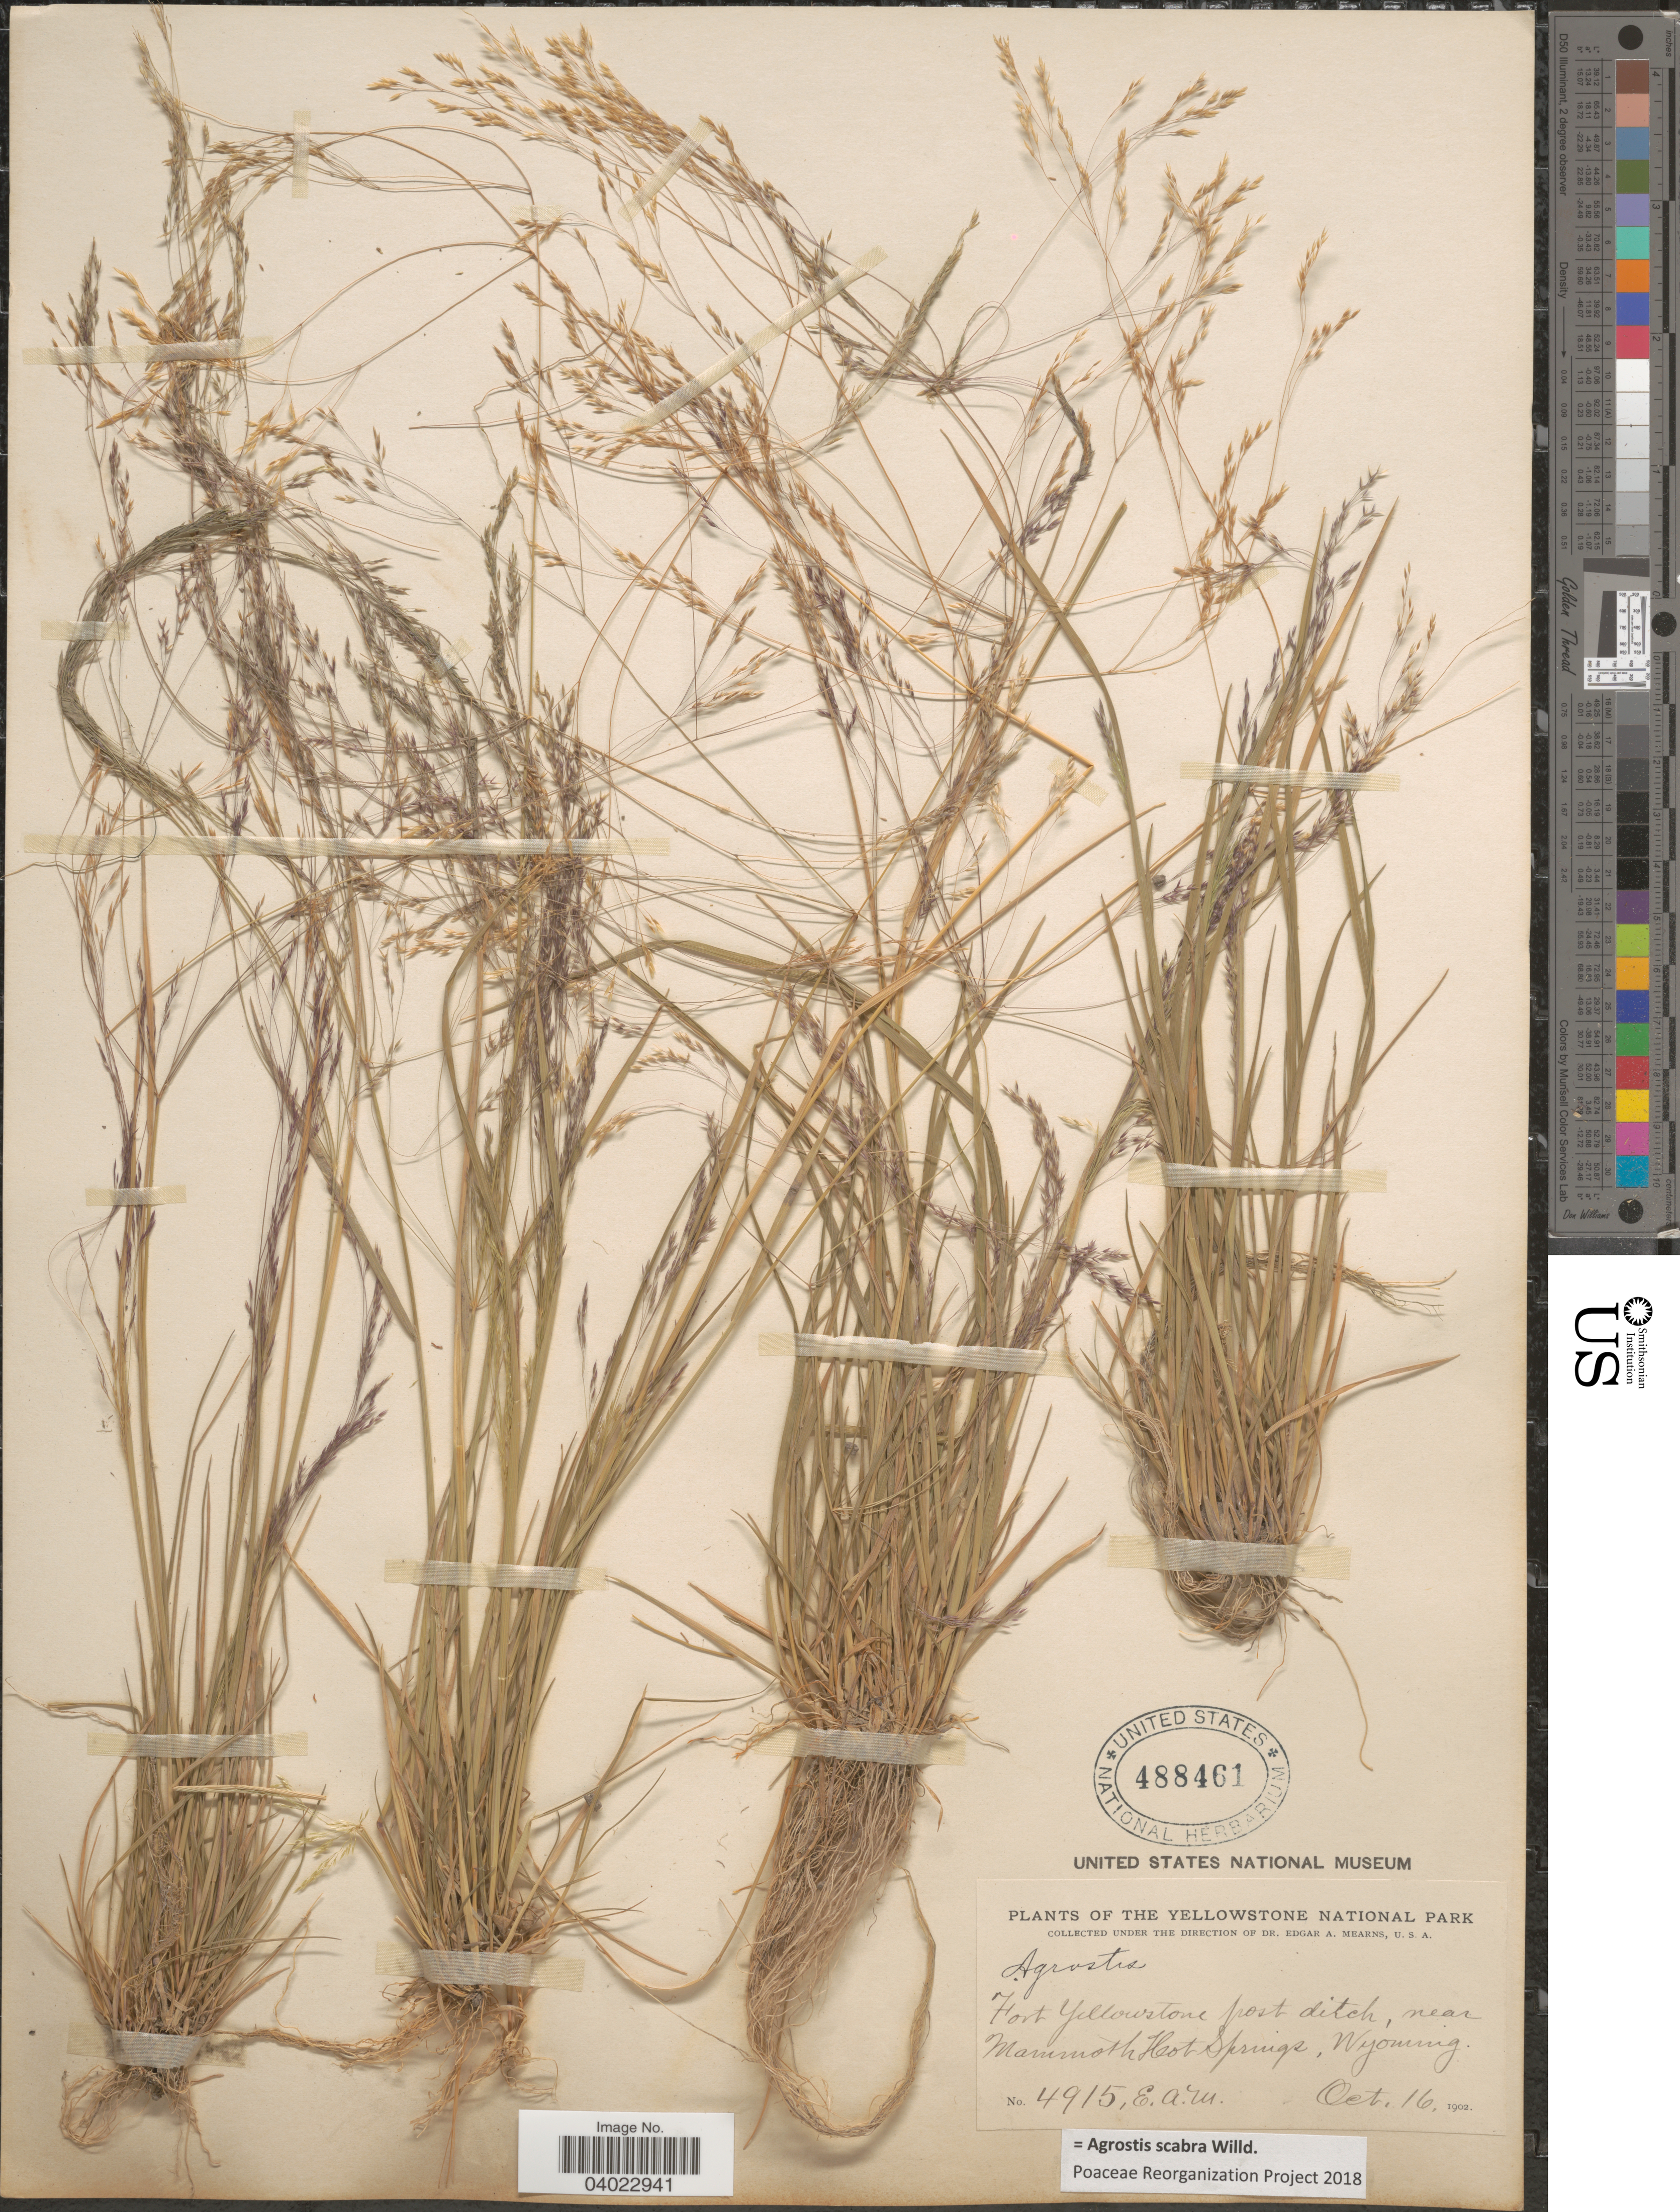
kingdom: Plantae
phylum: Tracheophyta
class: Liliopsida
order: Poales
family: Poaceae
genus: Agrostis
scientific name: Agrostis scabra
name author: Willd.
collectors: E. A. Mearns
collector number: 4915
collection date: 1902-10-16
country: United States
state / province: Wyoming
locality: The Yellowstone National Park. Fort Yellowstone post ditch, near Mammoth Hot Springs.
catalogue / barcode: US 488461